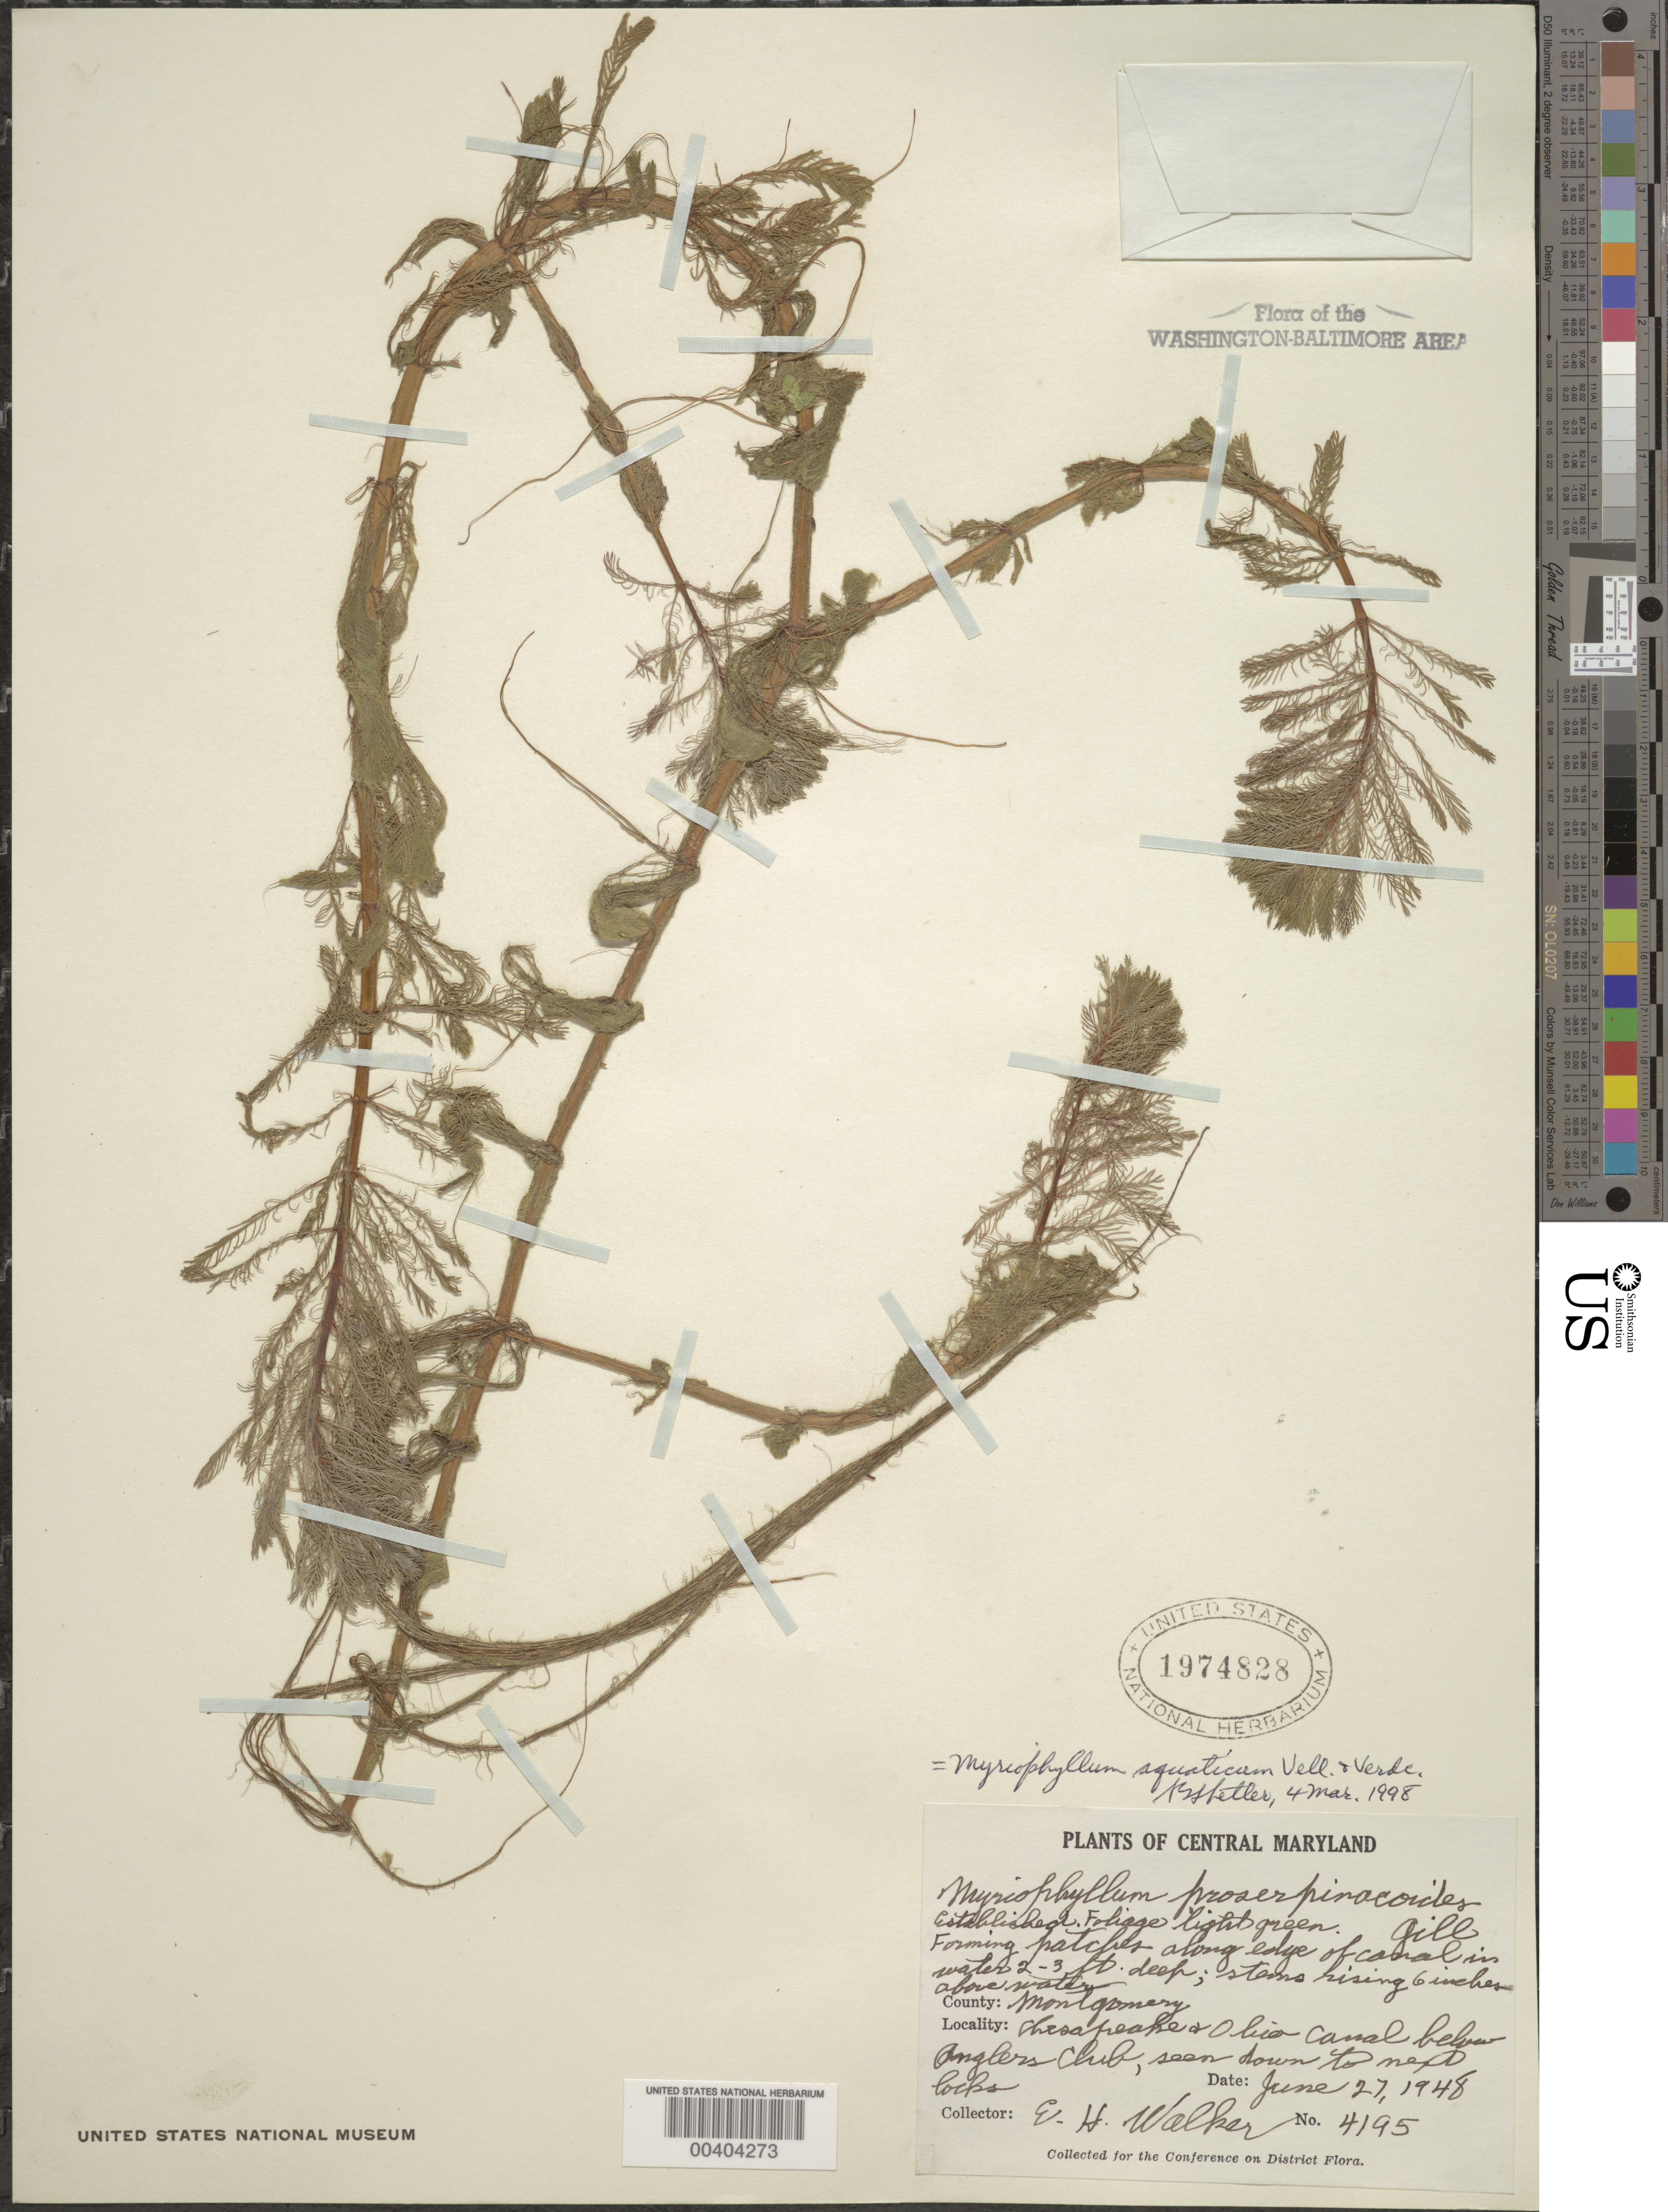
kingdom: Plantae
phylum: Tracheophyta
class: Magnoliopsida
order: Saxifragales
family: Haloragaceae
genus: Myriophyllum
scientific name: Myriophyllum aquaticum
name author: (Vell.) Verdc.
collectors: E. H. Walker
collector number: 4195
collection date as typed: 27 Jun 1948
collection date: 1948-06-27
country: United States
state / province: Maryland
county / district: Montgomery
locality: C&O Canal below Anglers Club, seen down to next locks C. & O. Canal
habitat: Along edge of canal in water 2-3 ft. deep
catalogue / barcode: US 1974828